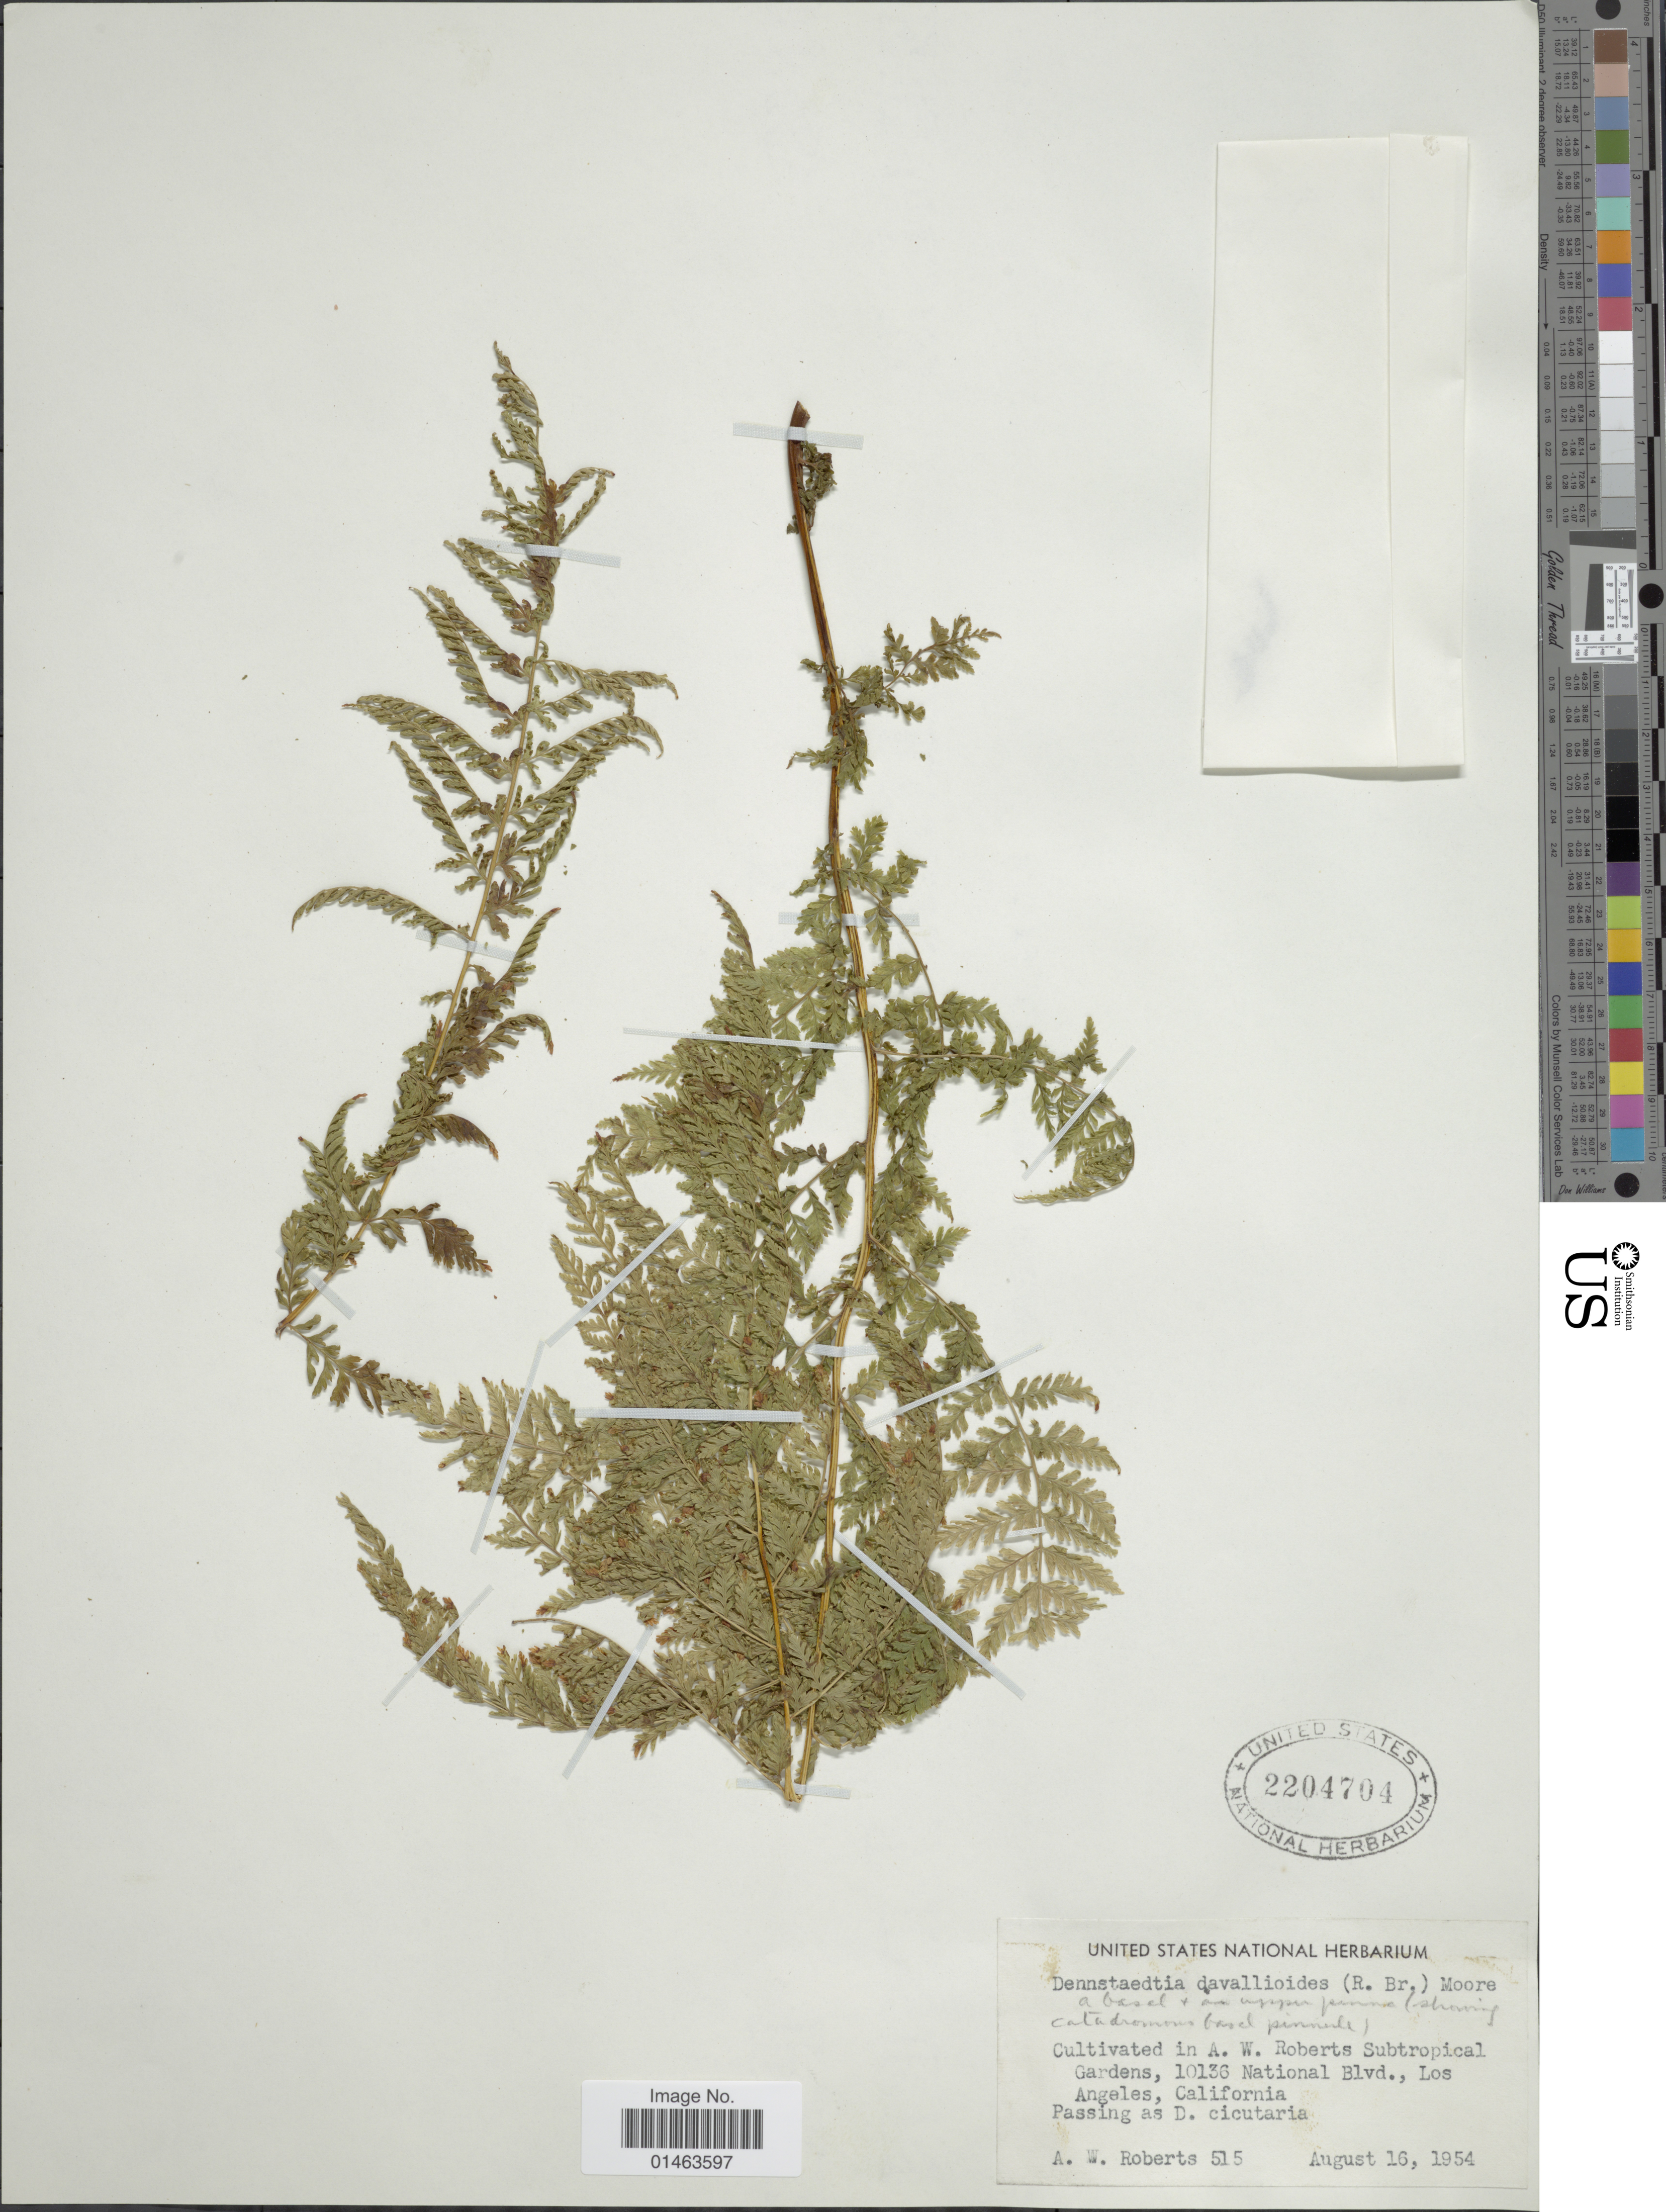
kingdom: Plantae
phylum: Tracheophyta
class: Polypodiopsida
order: Polypodiales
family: Dennstaedtiaceae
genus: Dennstaedtia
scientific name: Dennstaedtia davallioides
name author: (R. Br.) T. Moore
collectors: A. Roberts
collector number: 515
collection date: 1954-08-16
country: United States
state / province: California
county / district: Los Angeles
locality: A. W. Roberts Subtropical Gardens, 10136 national Blvd,. Los Angeles.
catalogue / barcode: US 2204704